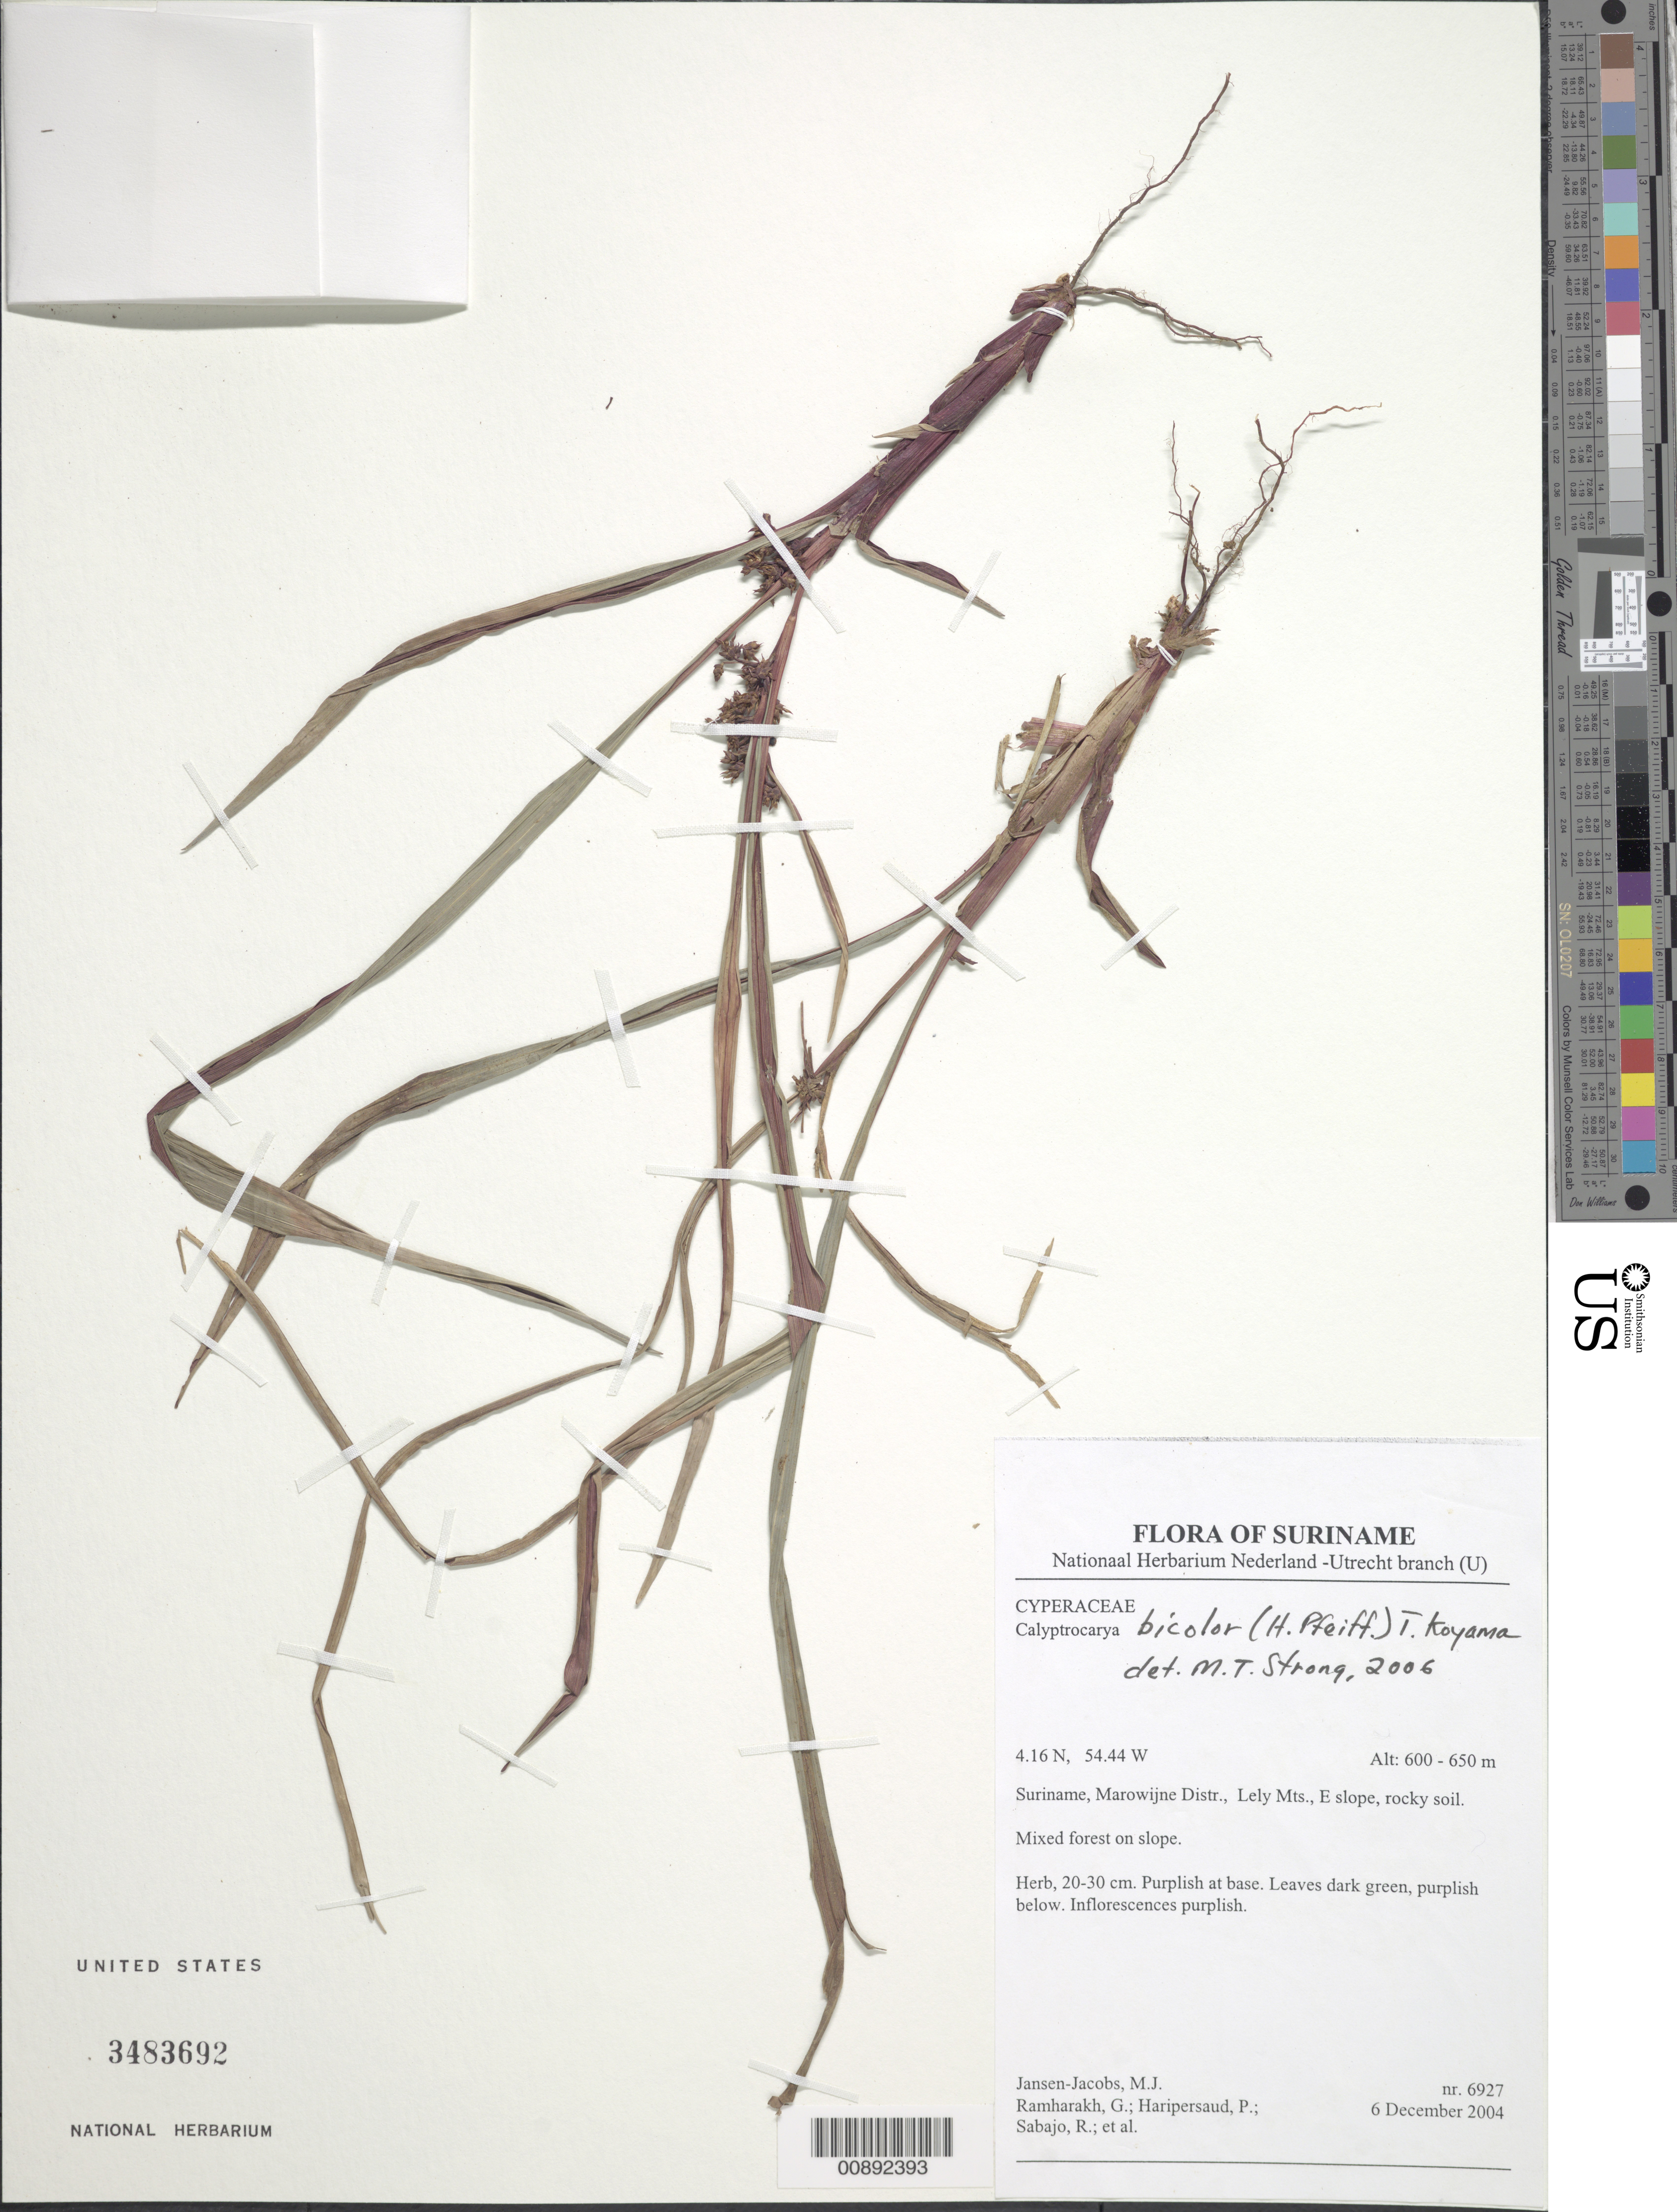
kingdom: Plantae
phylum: Tracheophyta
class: Liliopsida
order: Poales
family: Cyperaceae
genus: Calyptrocarya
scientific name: Calyptrocarya bicolor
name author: (H. Pfeiff.) T. Koyama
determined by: Strong, M. T., (US), Smithsonian Institution - National Museum of Natural History (UNITED STATES)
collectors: M. J. Jansen-Jacobs et al.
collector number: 6927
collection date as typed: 6-Dec-04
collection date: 2004-12-06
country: Suriname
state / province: Marowijne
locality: Lely Mts, E slope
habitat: Mixed forest on slope; rocky soil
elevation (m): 600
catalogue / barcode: US 3483692